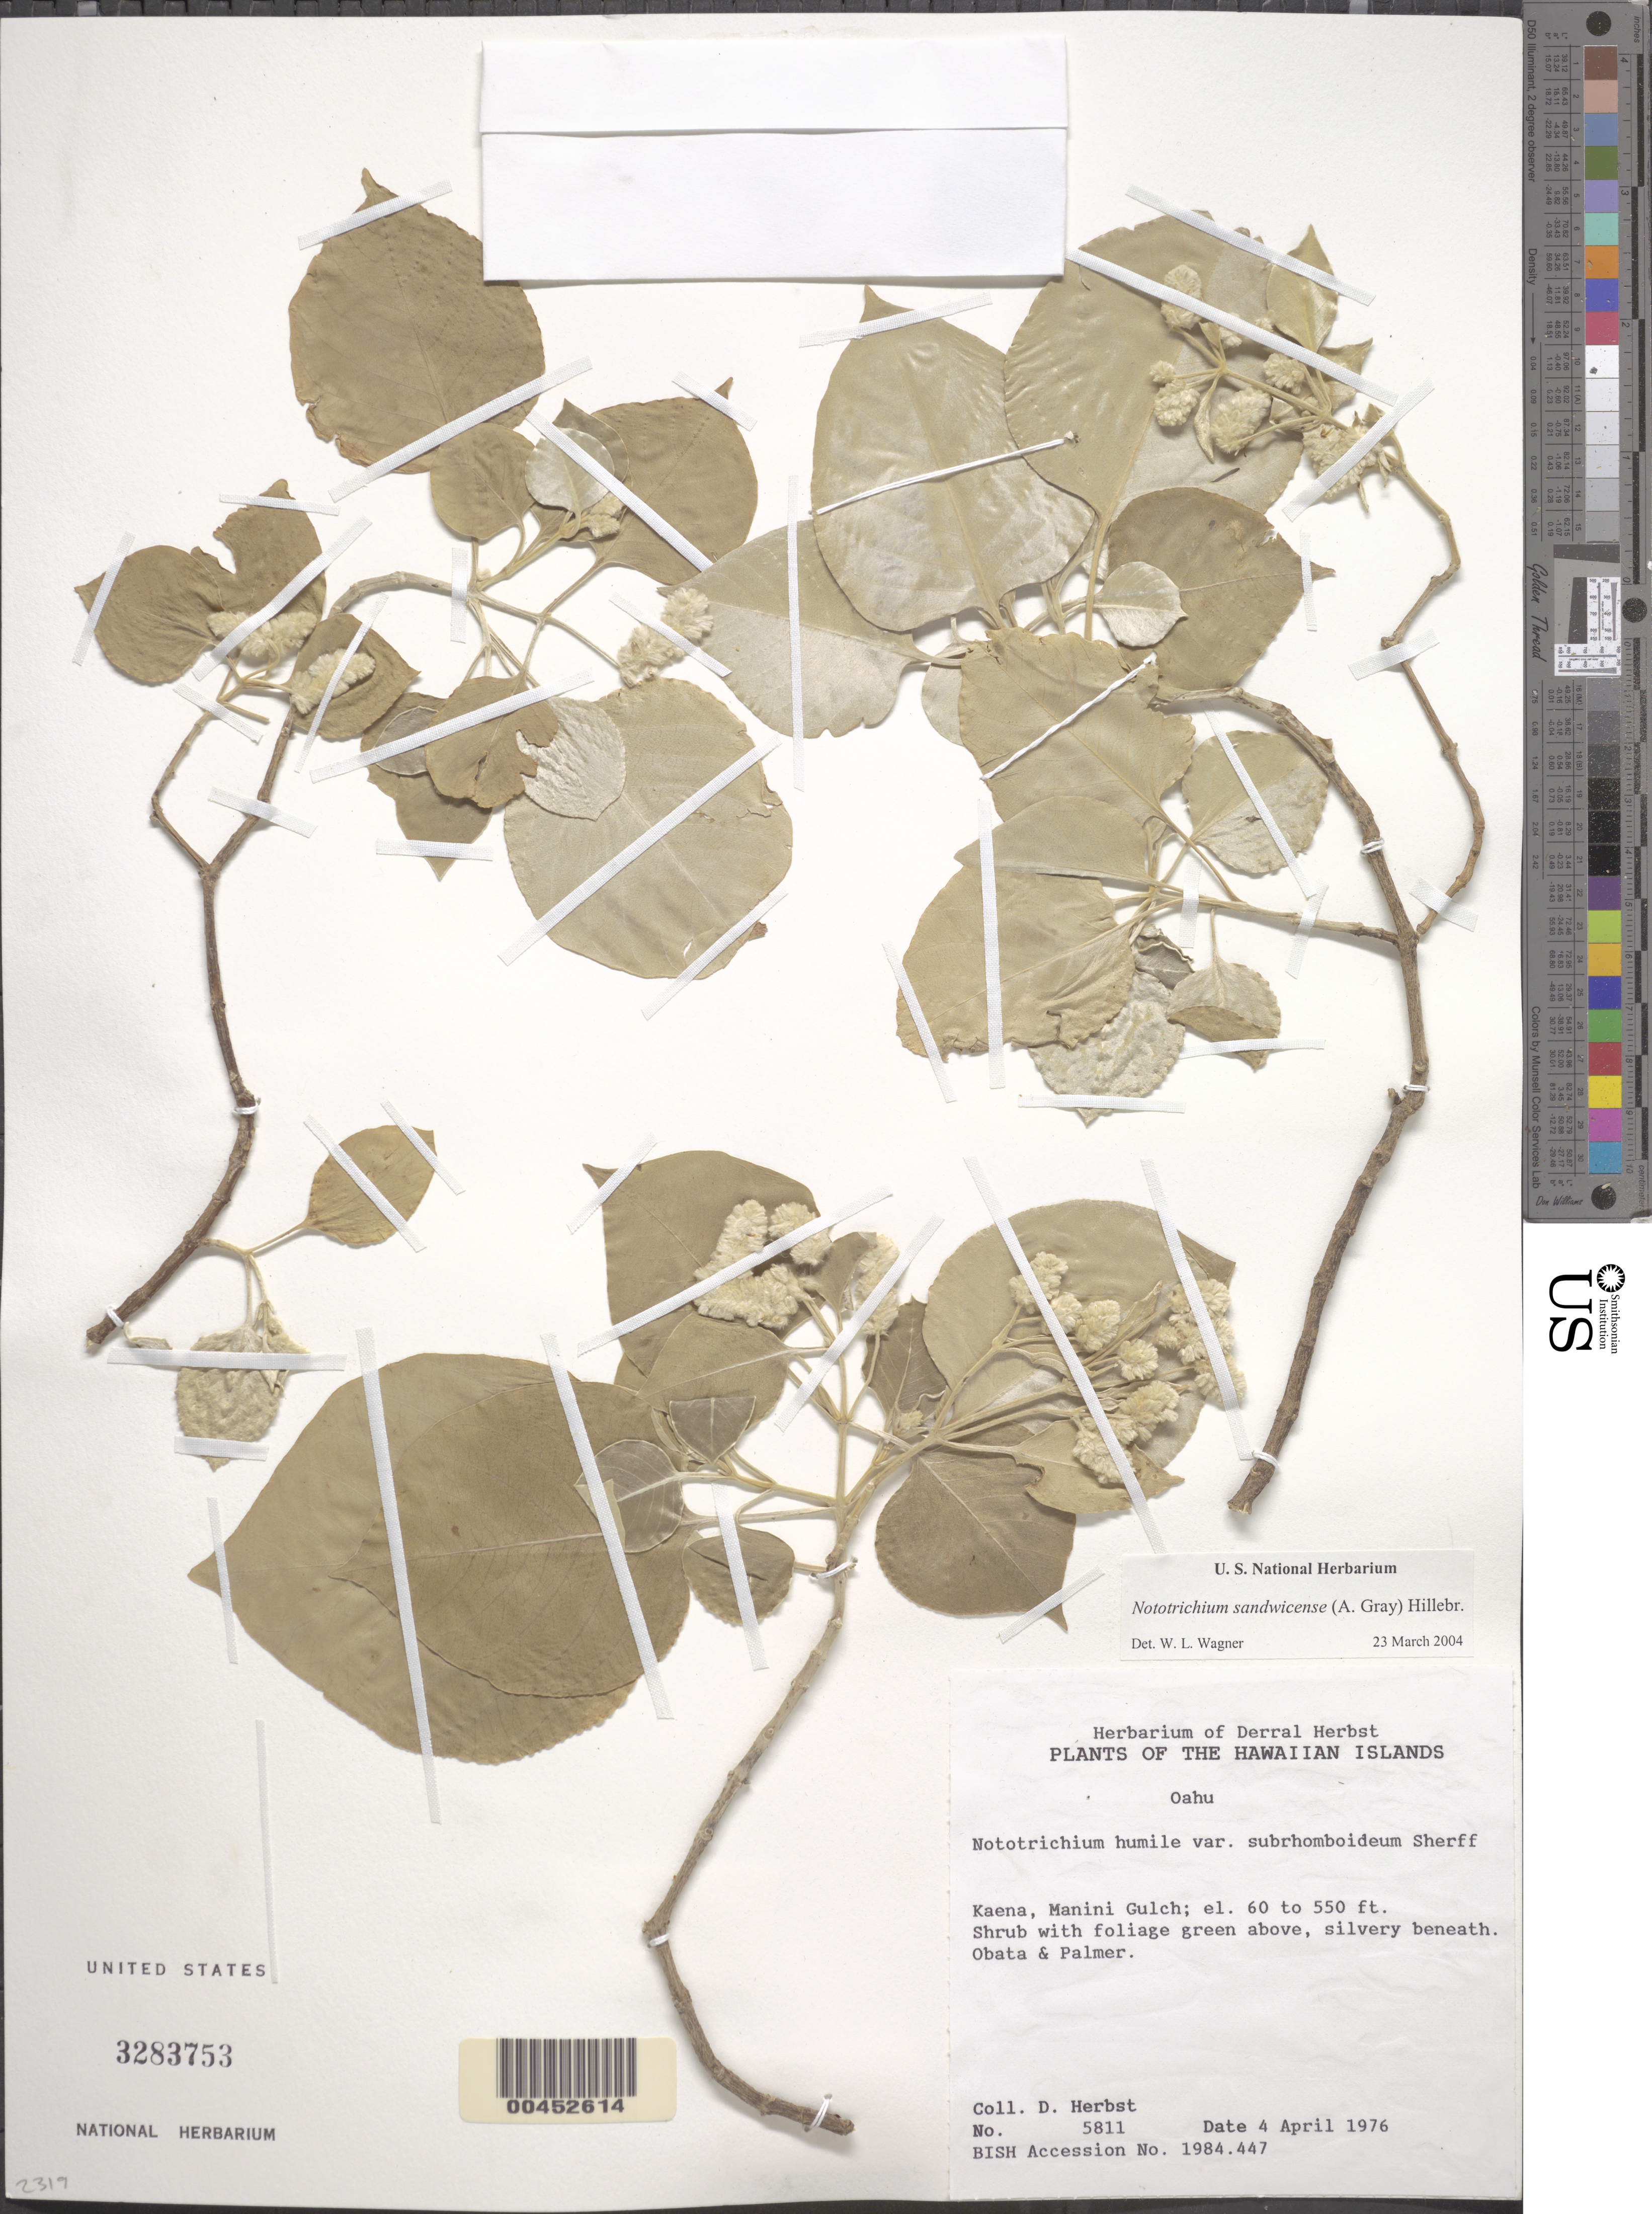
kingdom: Plantae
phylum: Tracheophyta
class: Magnoliopsida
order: Caryophyllales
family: Amaranthaceae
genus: Achyranthes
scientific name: Achyranthes sandwicensis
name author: (A. Gray) Di Vincenzo et al.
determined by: Wagner, W. L., (BOT), Smithsonian Institution - National Museum of Natural History (UNITED STATES)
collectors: D. R. Herbst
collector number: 5811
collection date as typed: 4 Apr 1976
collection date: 1976-04-04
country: United States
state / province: Hawaii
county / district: Honolulu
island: Oahu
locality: Kaena, Manini Gulch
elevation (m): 18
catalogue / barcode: US 3283753